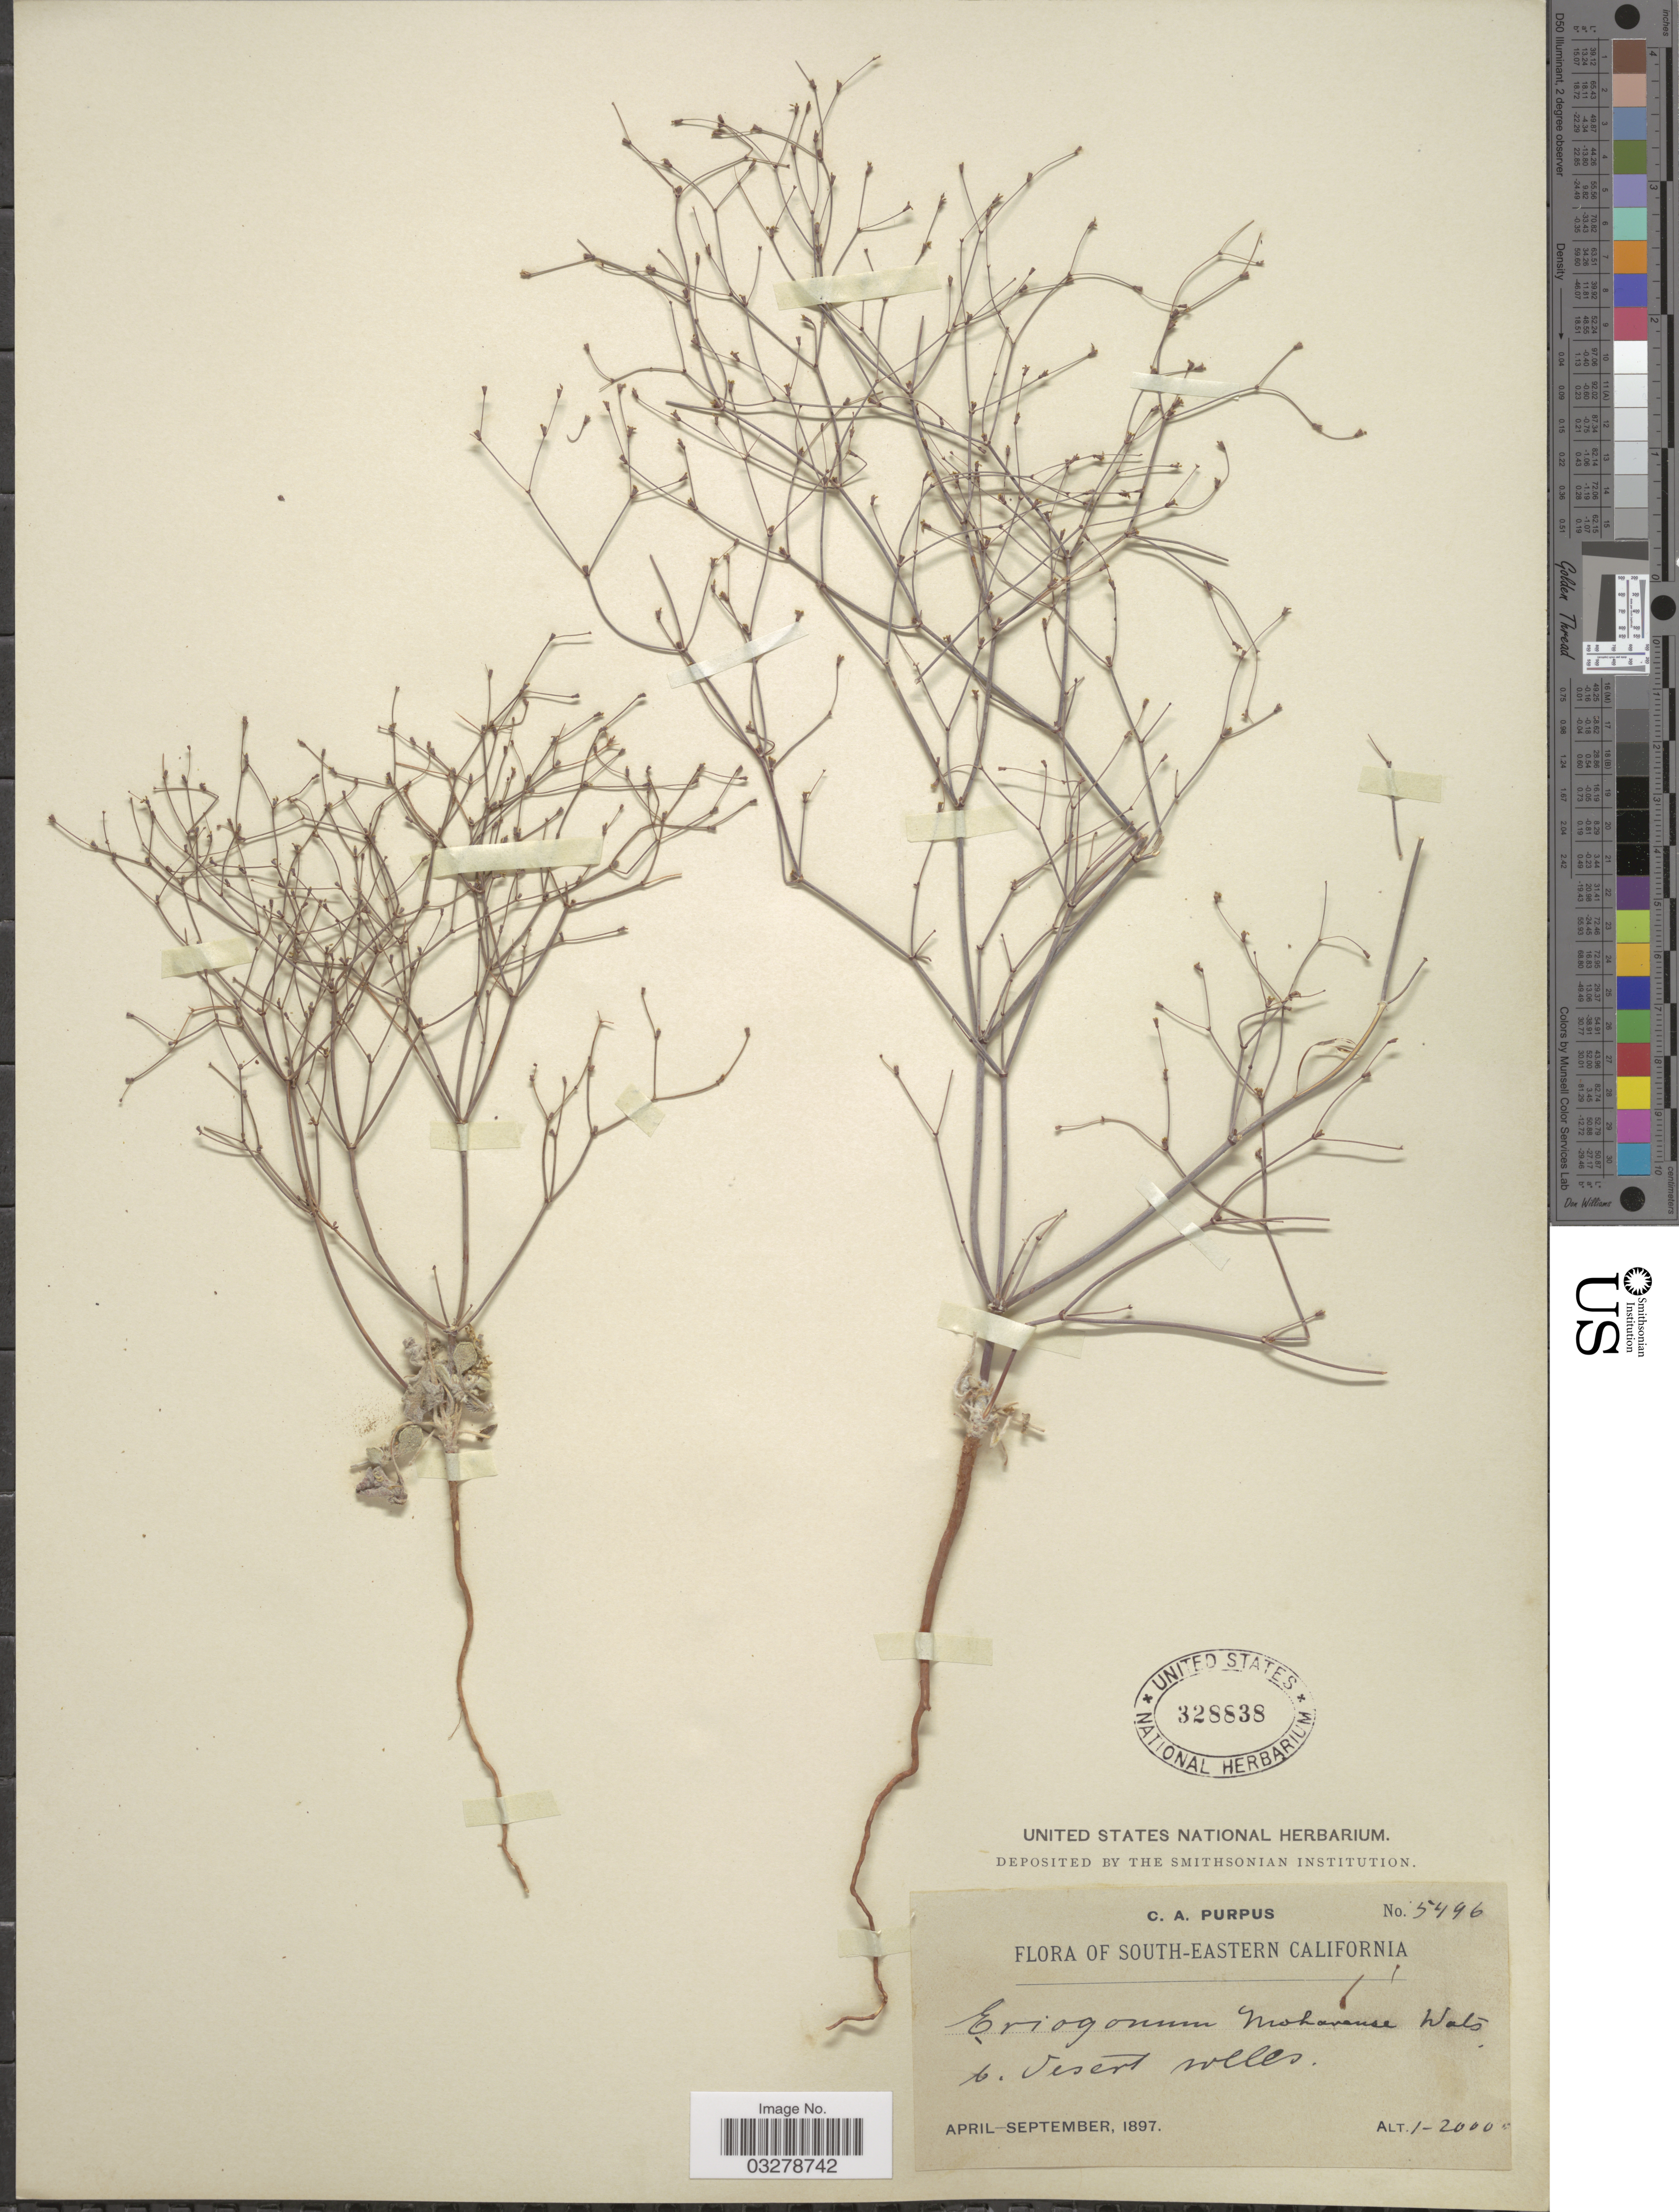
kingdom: Plantae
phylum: Tracheophyta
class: Magnoliopsida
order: Caryophyllales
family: Polygonaceae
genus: Eriogonum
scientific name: Eriogonum mohavense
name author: S. Watson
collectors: C. A. Purpus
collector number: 5496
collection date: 1897-04/1897-09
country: United States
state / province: California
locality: South-Eastern California. Desert Wells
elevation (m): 305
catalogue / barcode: US 328838